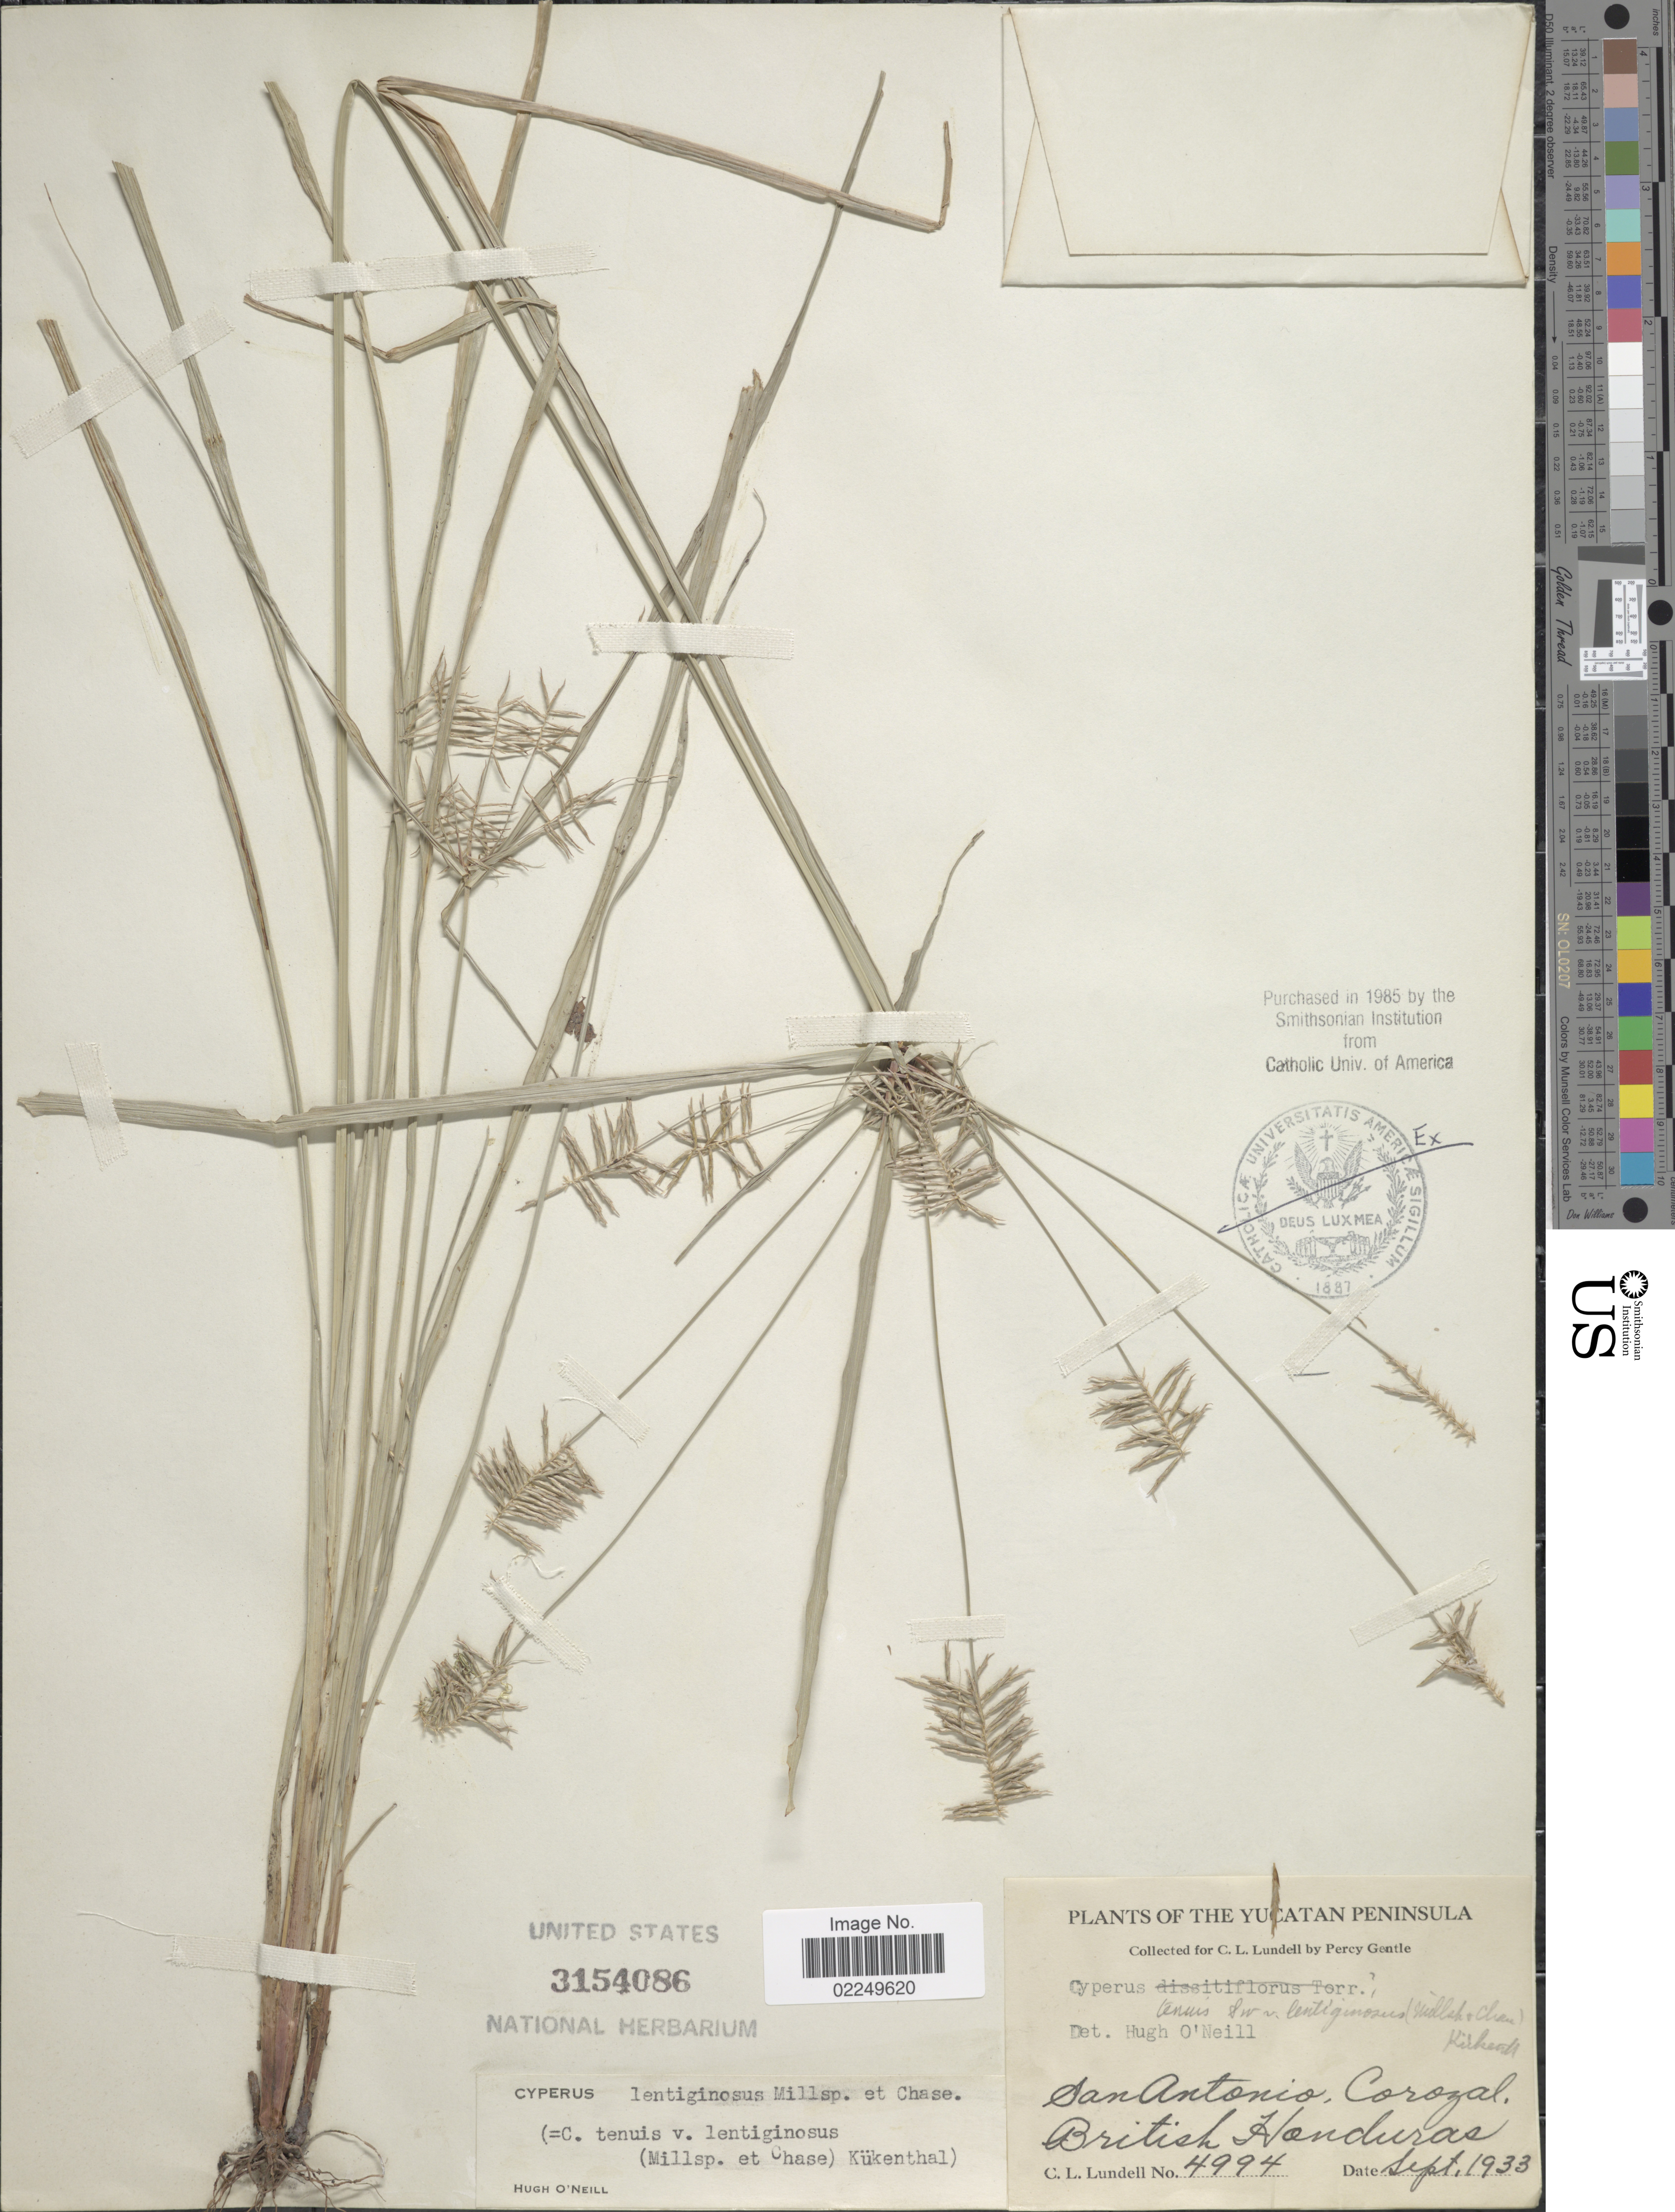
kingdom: Plantae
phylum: Tracheophyta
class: Liliopsida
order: Poales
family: Cyperaceae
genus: Cyperus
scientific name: Cyperus lentiginosus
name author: Millsp. & Chase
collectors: C. L. Lundell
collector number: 4994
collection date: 1933-09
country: Belize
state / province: Corozal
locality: San Antonio, Corozal, British Honduras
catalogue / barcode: US 3154086